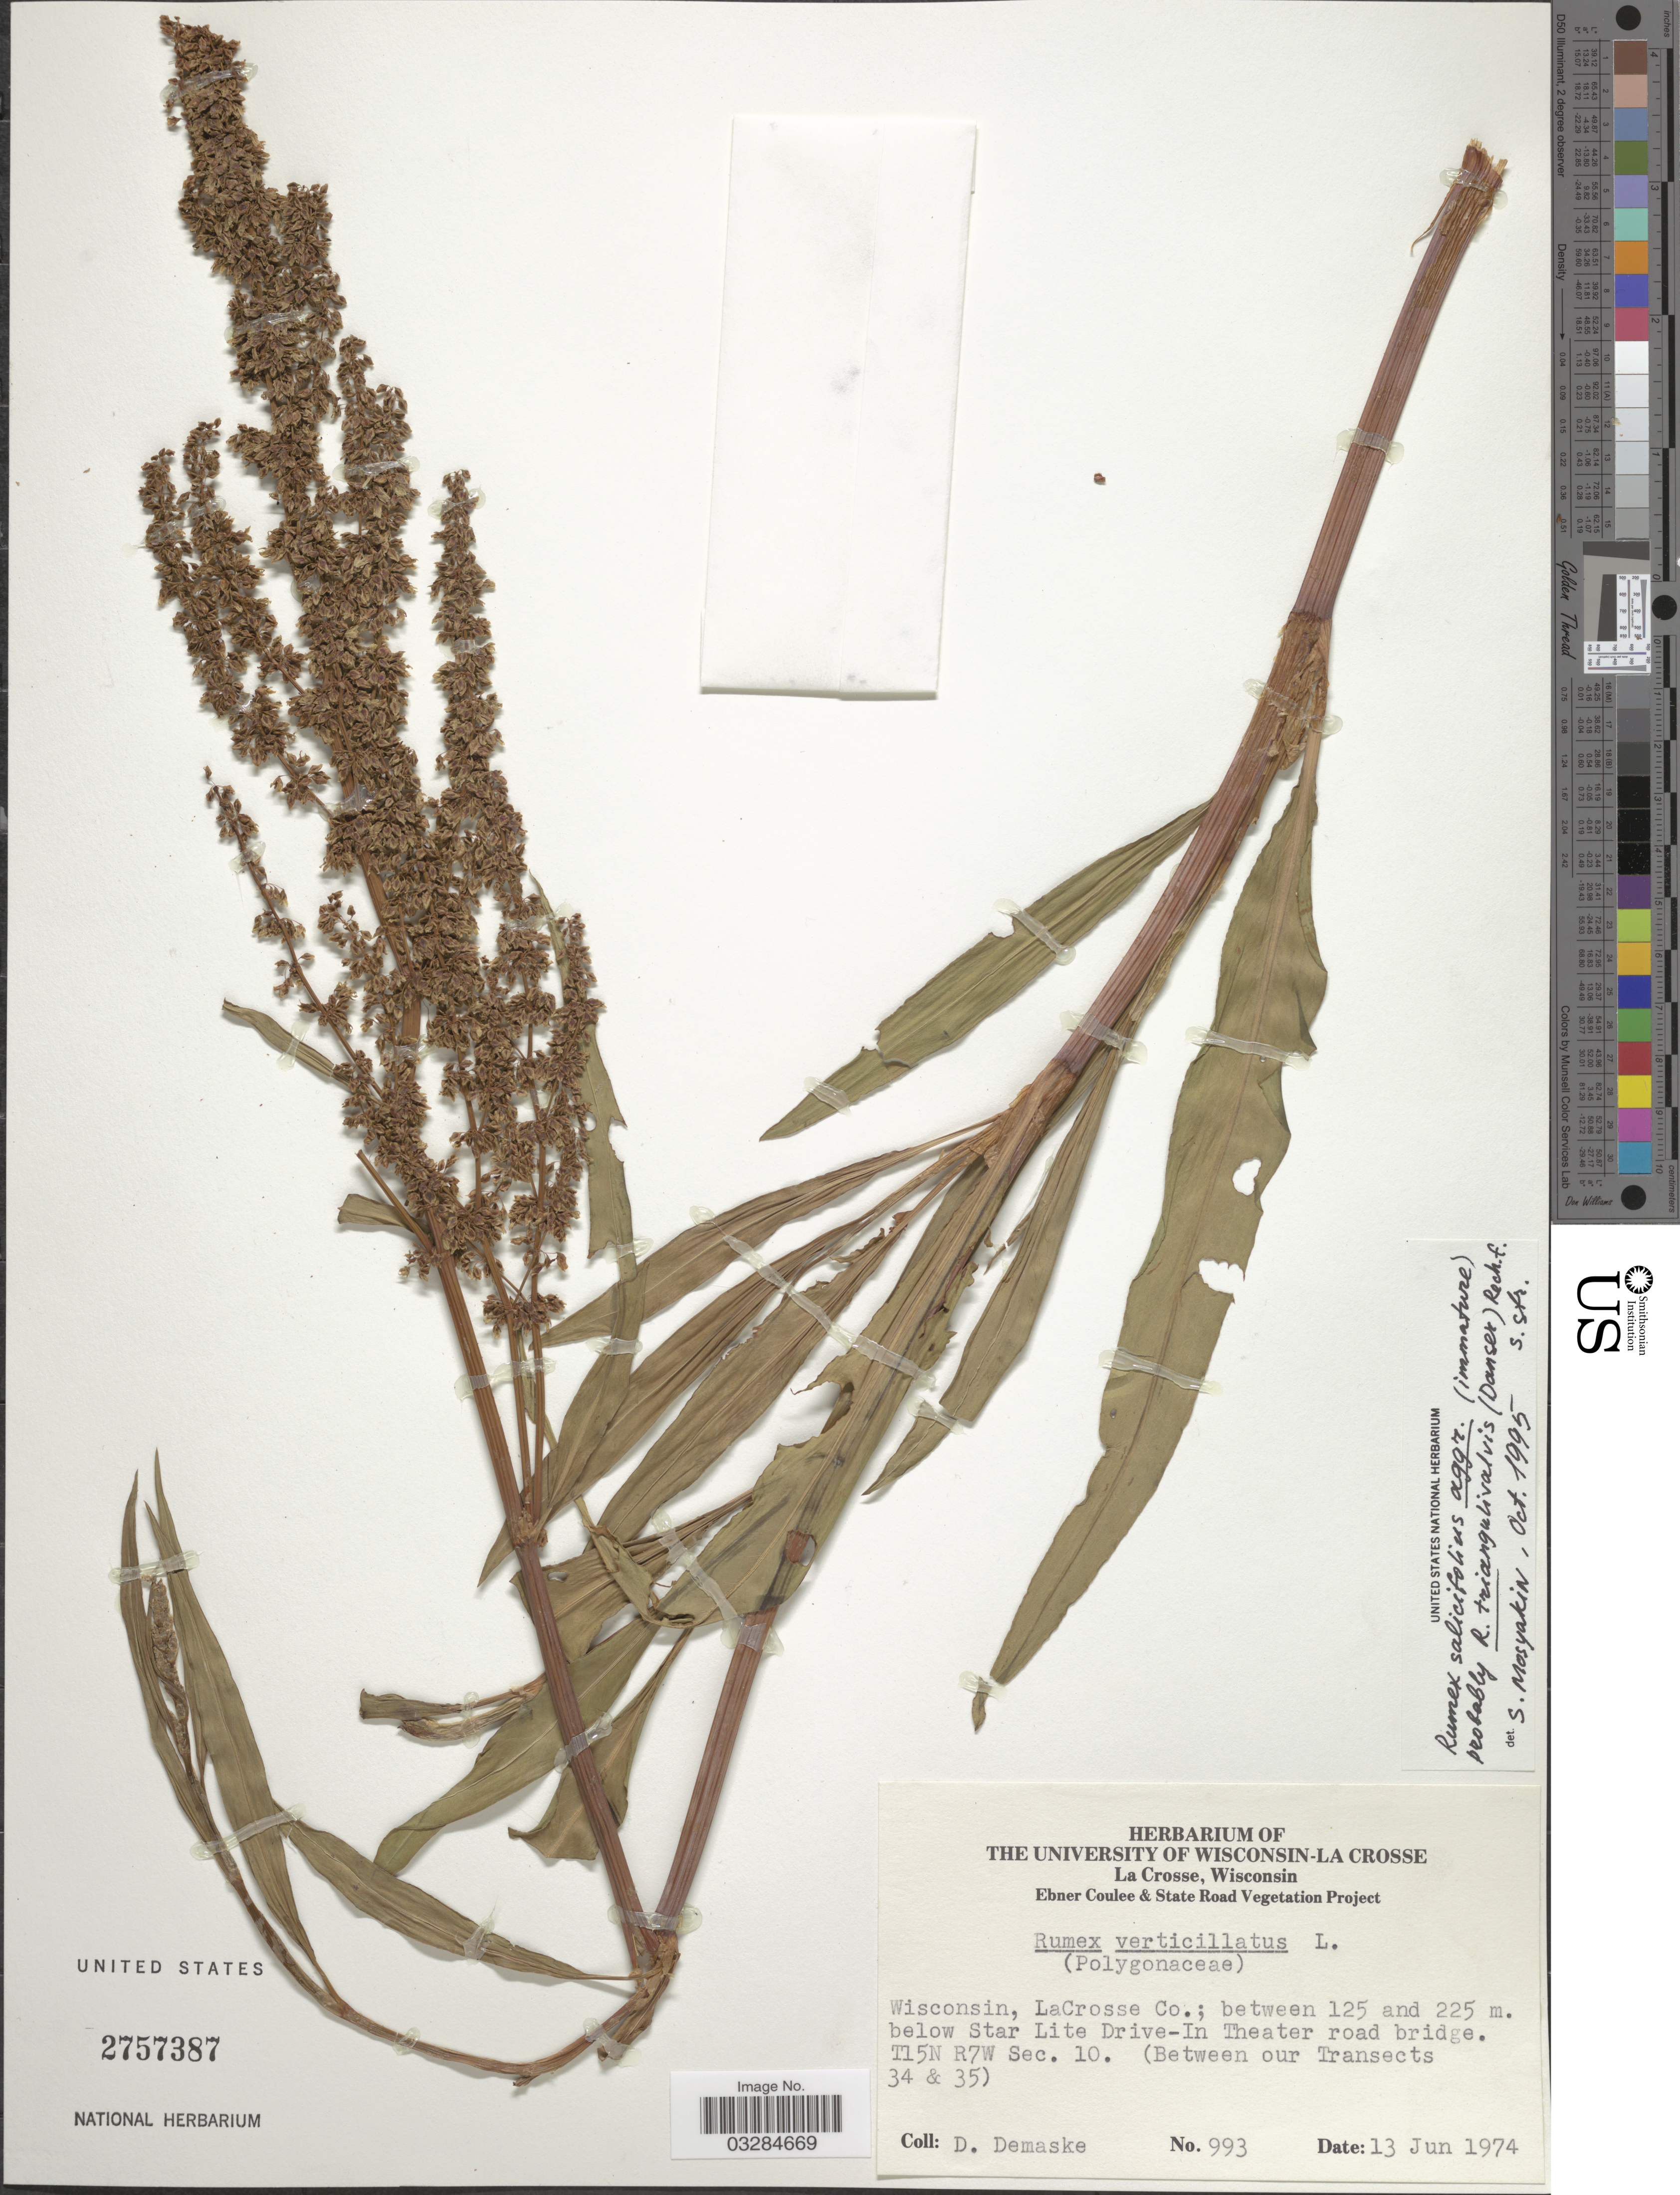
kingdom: Plantae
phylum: Tracheophyta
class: Magnoliopsida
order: Caryophyllales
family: Polygonaceae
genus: Rumex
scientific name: Rumex triangulivalvis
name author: (Danser) Rech. f.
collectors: D. Demaske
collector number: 993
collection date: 1974-06-13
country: United States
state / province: Wisconsin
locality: LaCrosse Co.; between 125 and 225 m. below Star Lite Drive-In Theater road bridge. T15N R7W Sec. 10. (Between our Transects 34 & 35).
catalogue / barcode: US 2757387